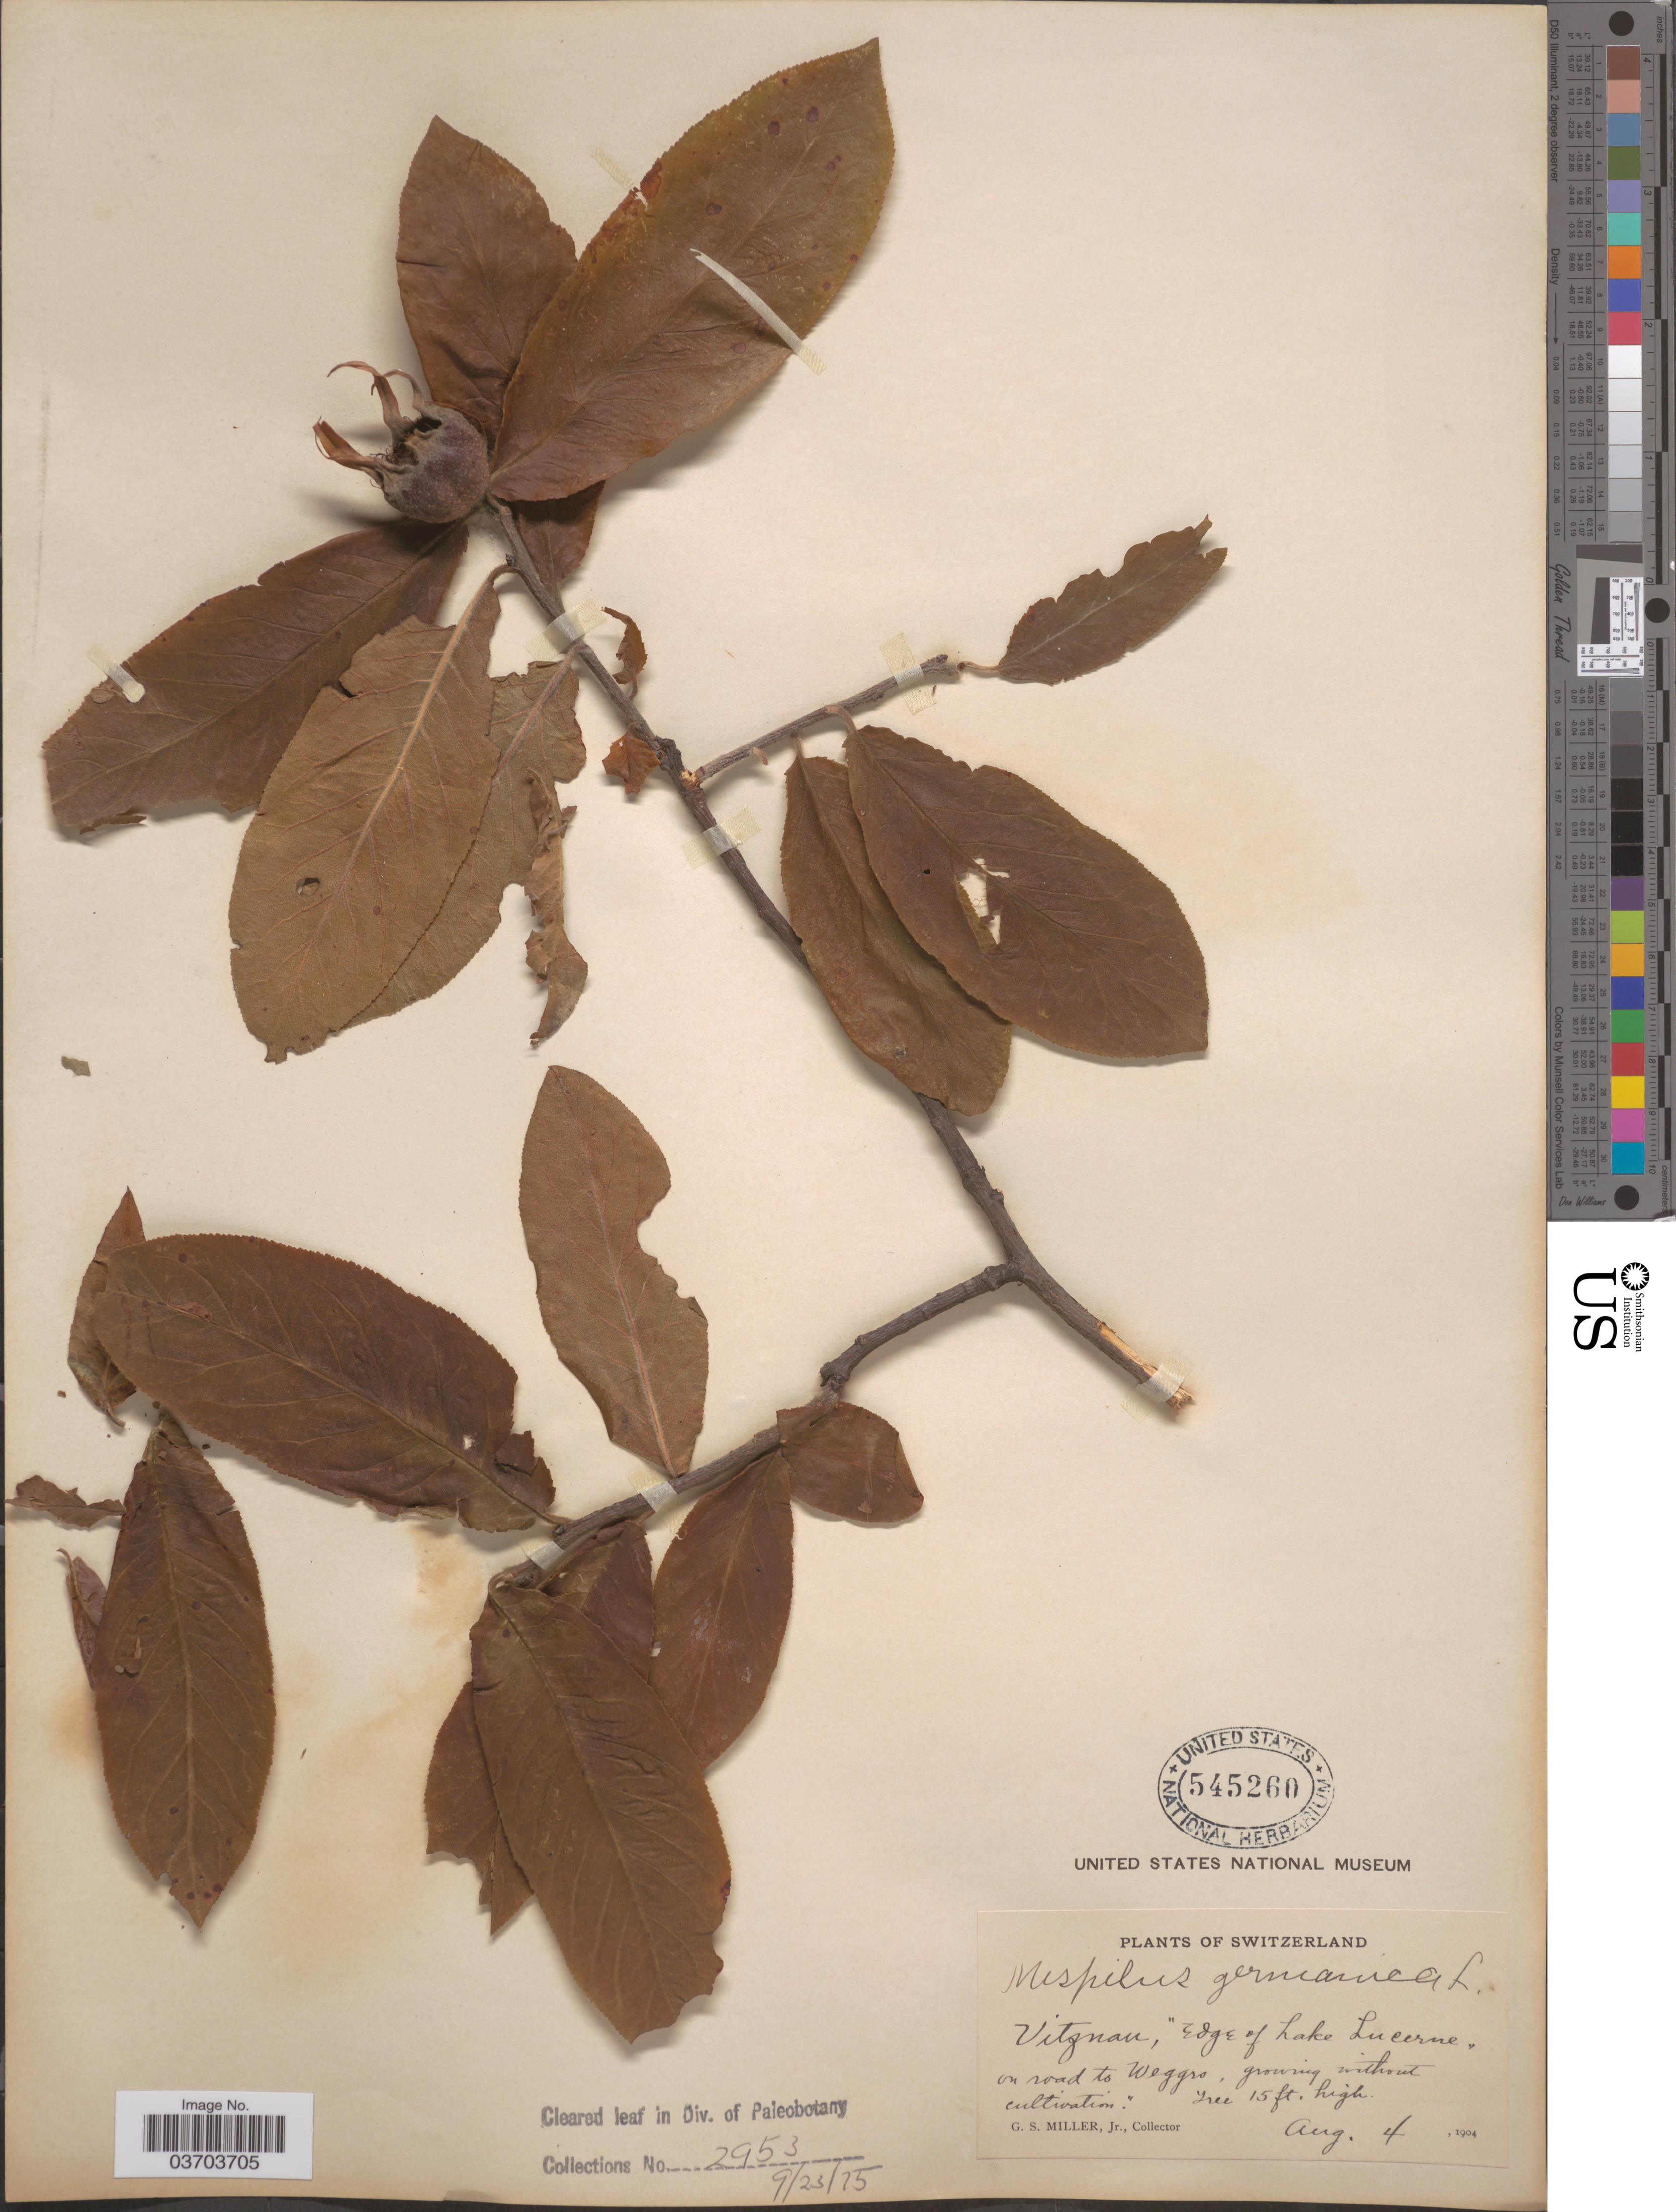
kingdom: Plantae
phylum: Tracheophyta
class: Magnoliopsida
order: Rosales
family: Rosaceae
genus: Crataegus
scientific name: Crataegus germanica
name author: (L.) Kuntze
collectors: G. S. Miller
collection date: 1904-08-04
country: Switzerland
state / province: Lucerne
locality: Vitznau, "Edge of Lake Lucerne" on road to Weggrs.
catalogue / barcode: US 545260